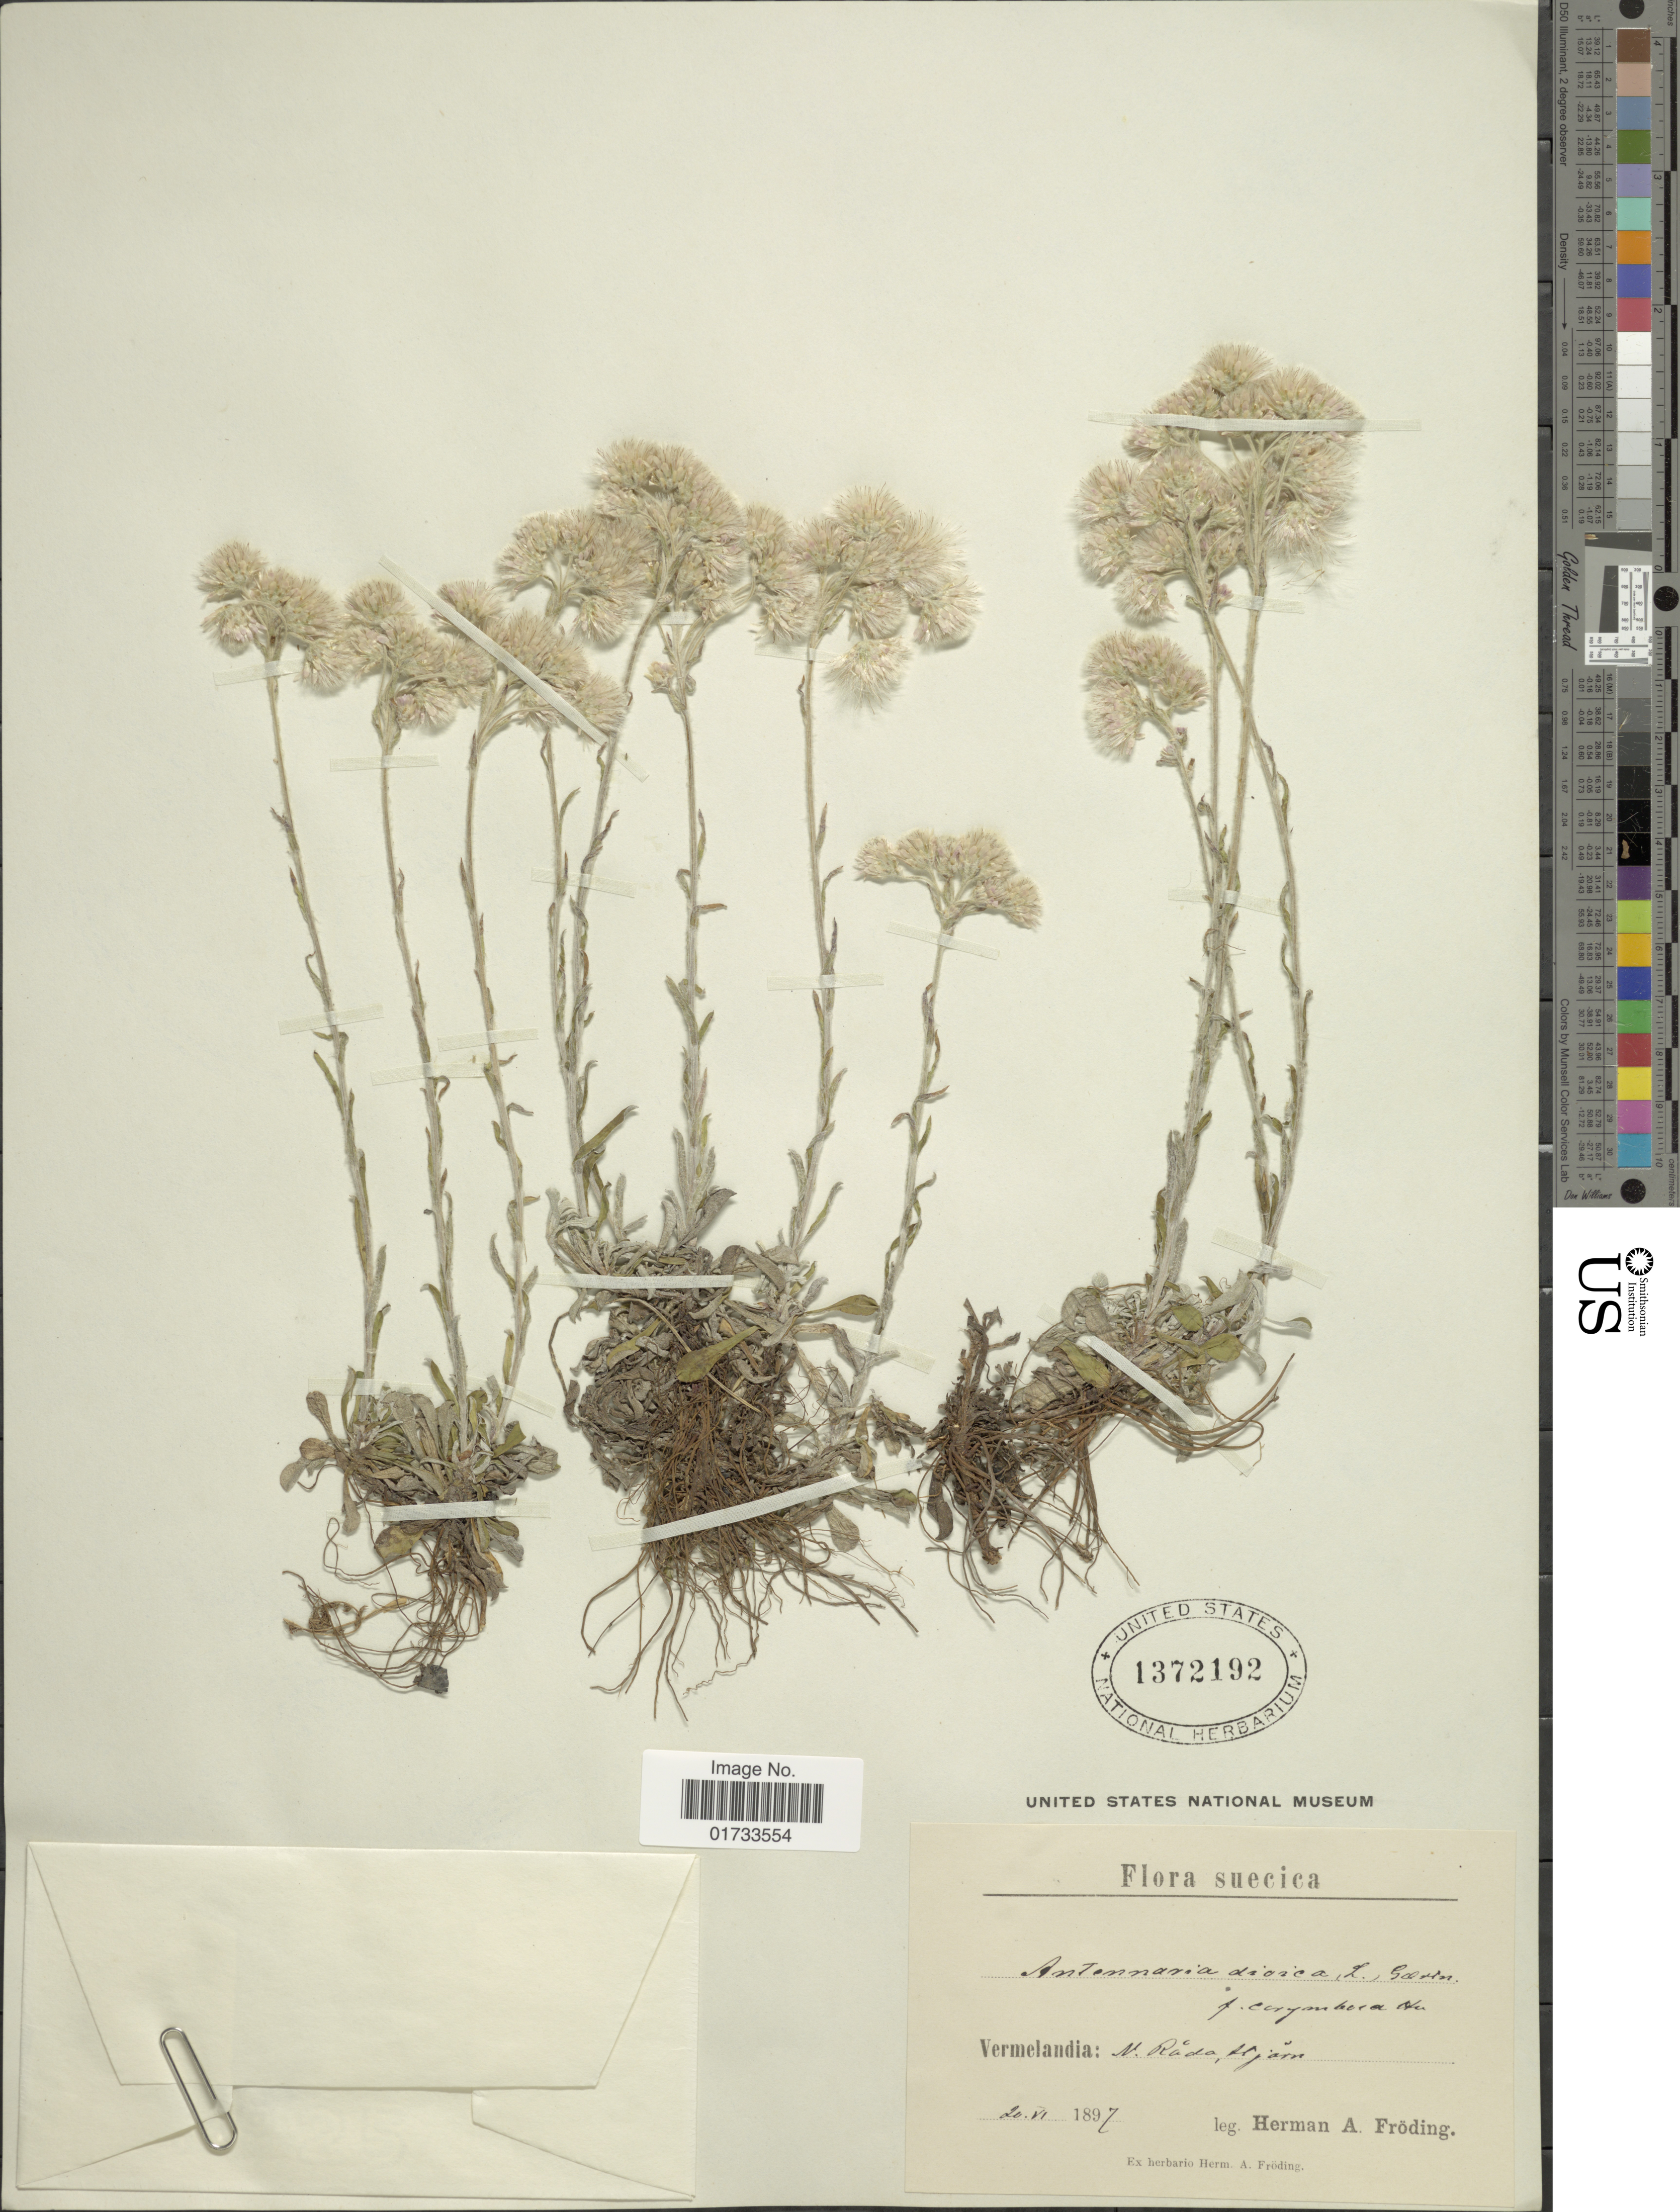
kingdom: Plantae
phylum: Tracheophyta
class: Magnoliopsida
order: Asterales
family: Asteraceae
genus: Antennaria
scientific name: Antennaria dioica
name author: (L.) Gaertn.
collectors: H. Froding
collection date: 1897-06-20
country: Sweden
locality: Vermelandi: N. Roda, Hjarn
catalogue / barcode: US 1372192